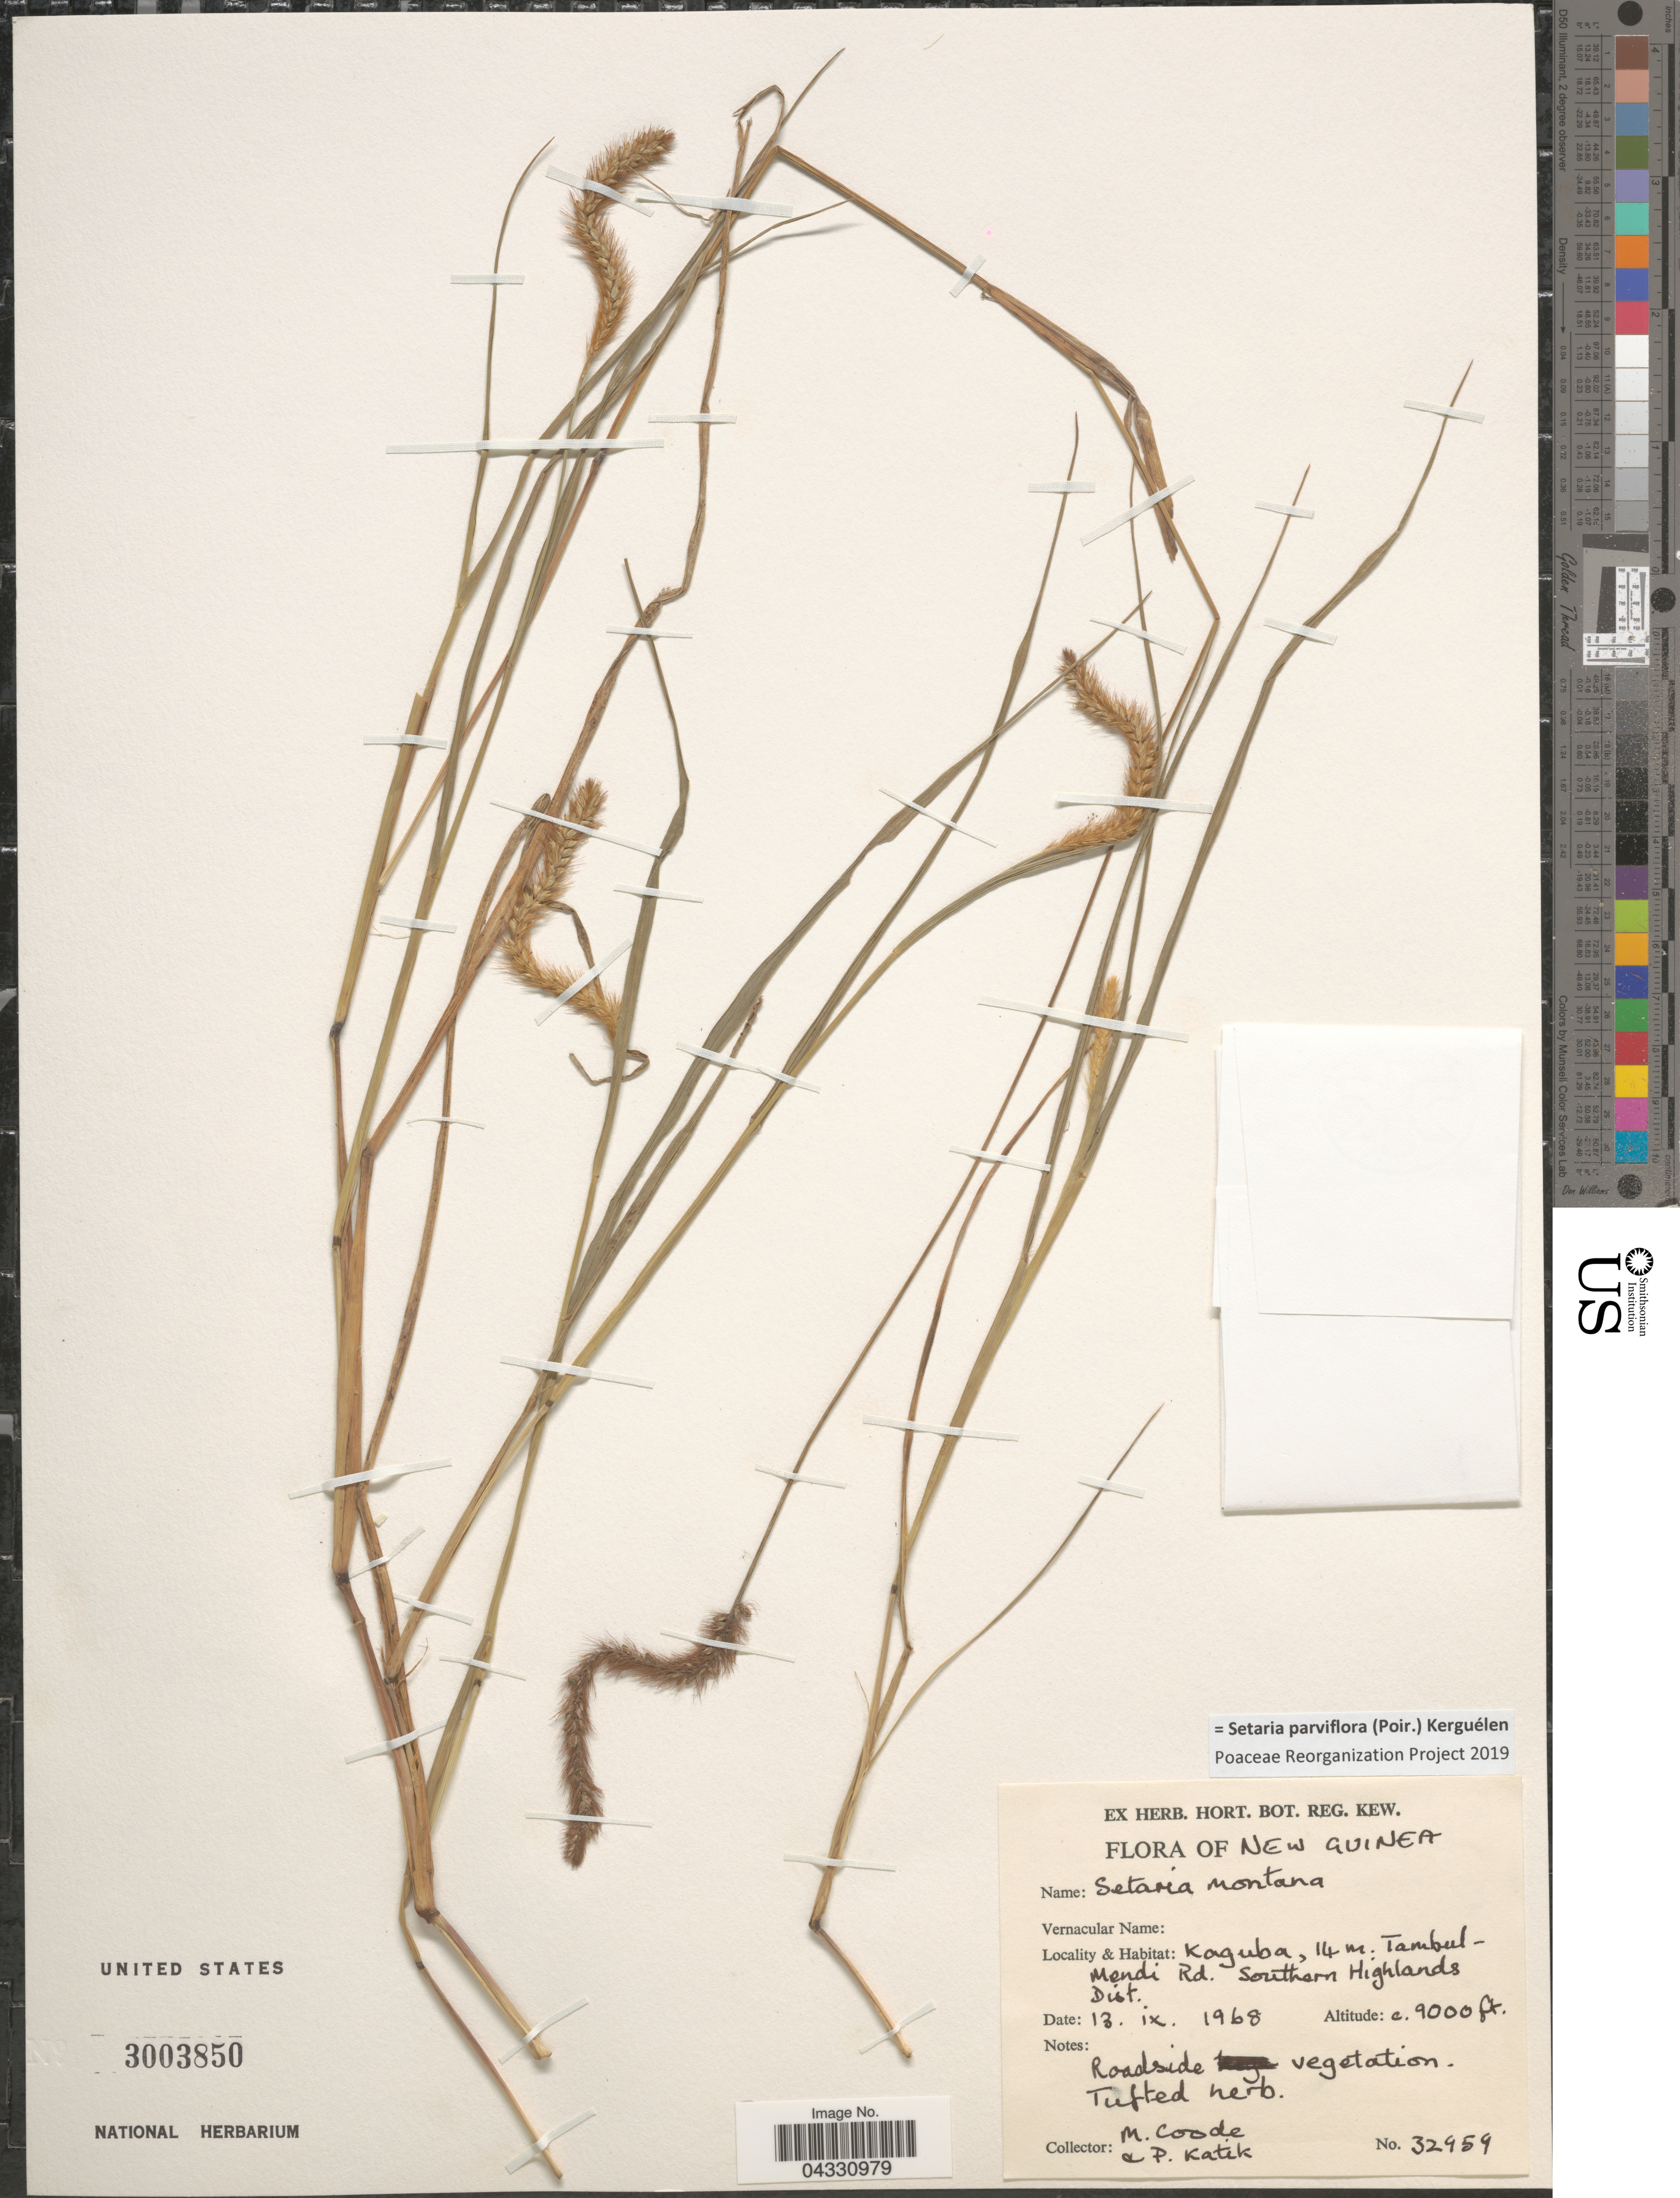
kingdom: Plantae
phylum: Tracheophyta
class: Liliopsida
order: Poales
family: Poaceae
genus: Setaria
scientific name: Setaria parviflora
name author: (Poir.) Kerguélen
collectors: M. Coode & P. Katik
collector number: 32959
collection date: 1968-09-13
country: Papua New Guinea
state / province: Southern Highlands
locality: New Guinea. Kaguba, 14 m: Tambul-Mendi Rd. Southern Highlands Dist.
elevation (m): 2743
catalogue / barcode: US 3003850